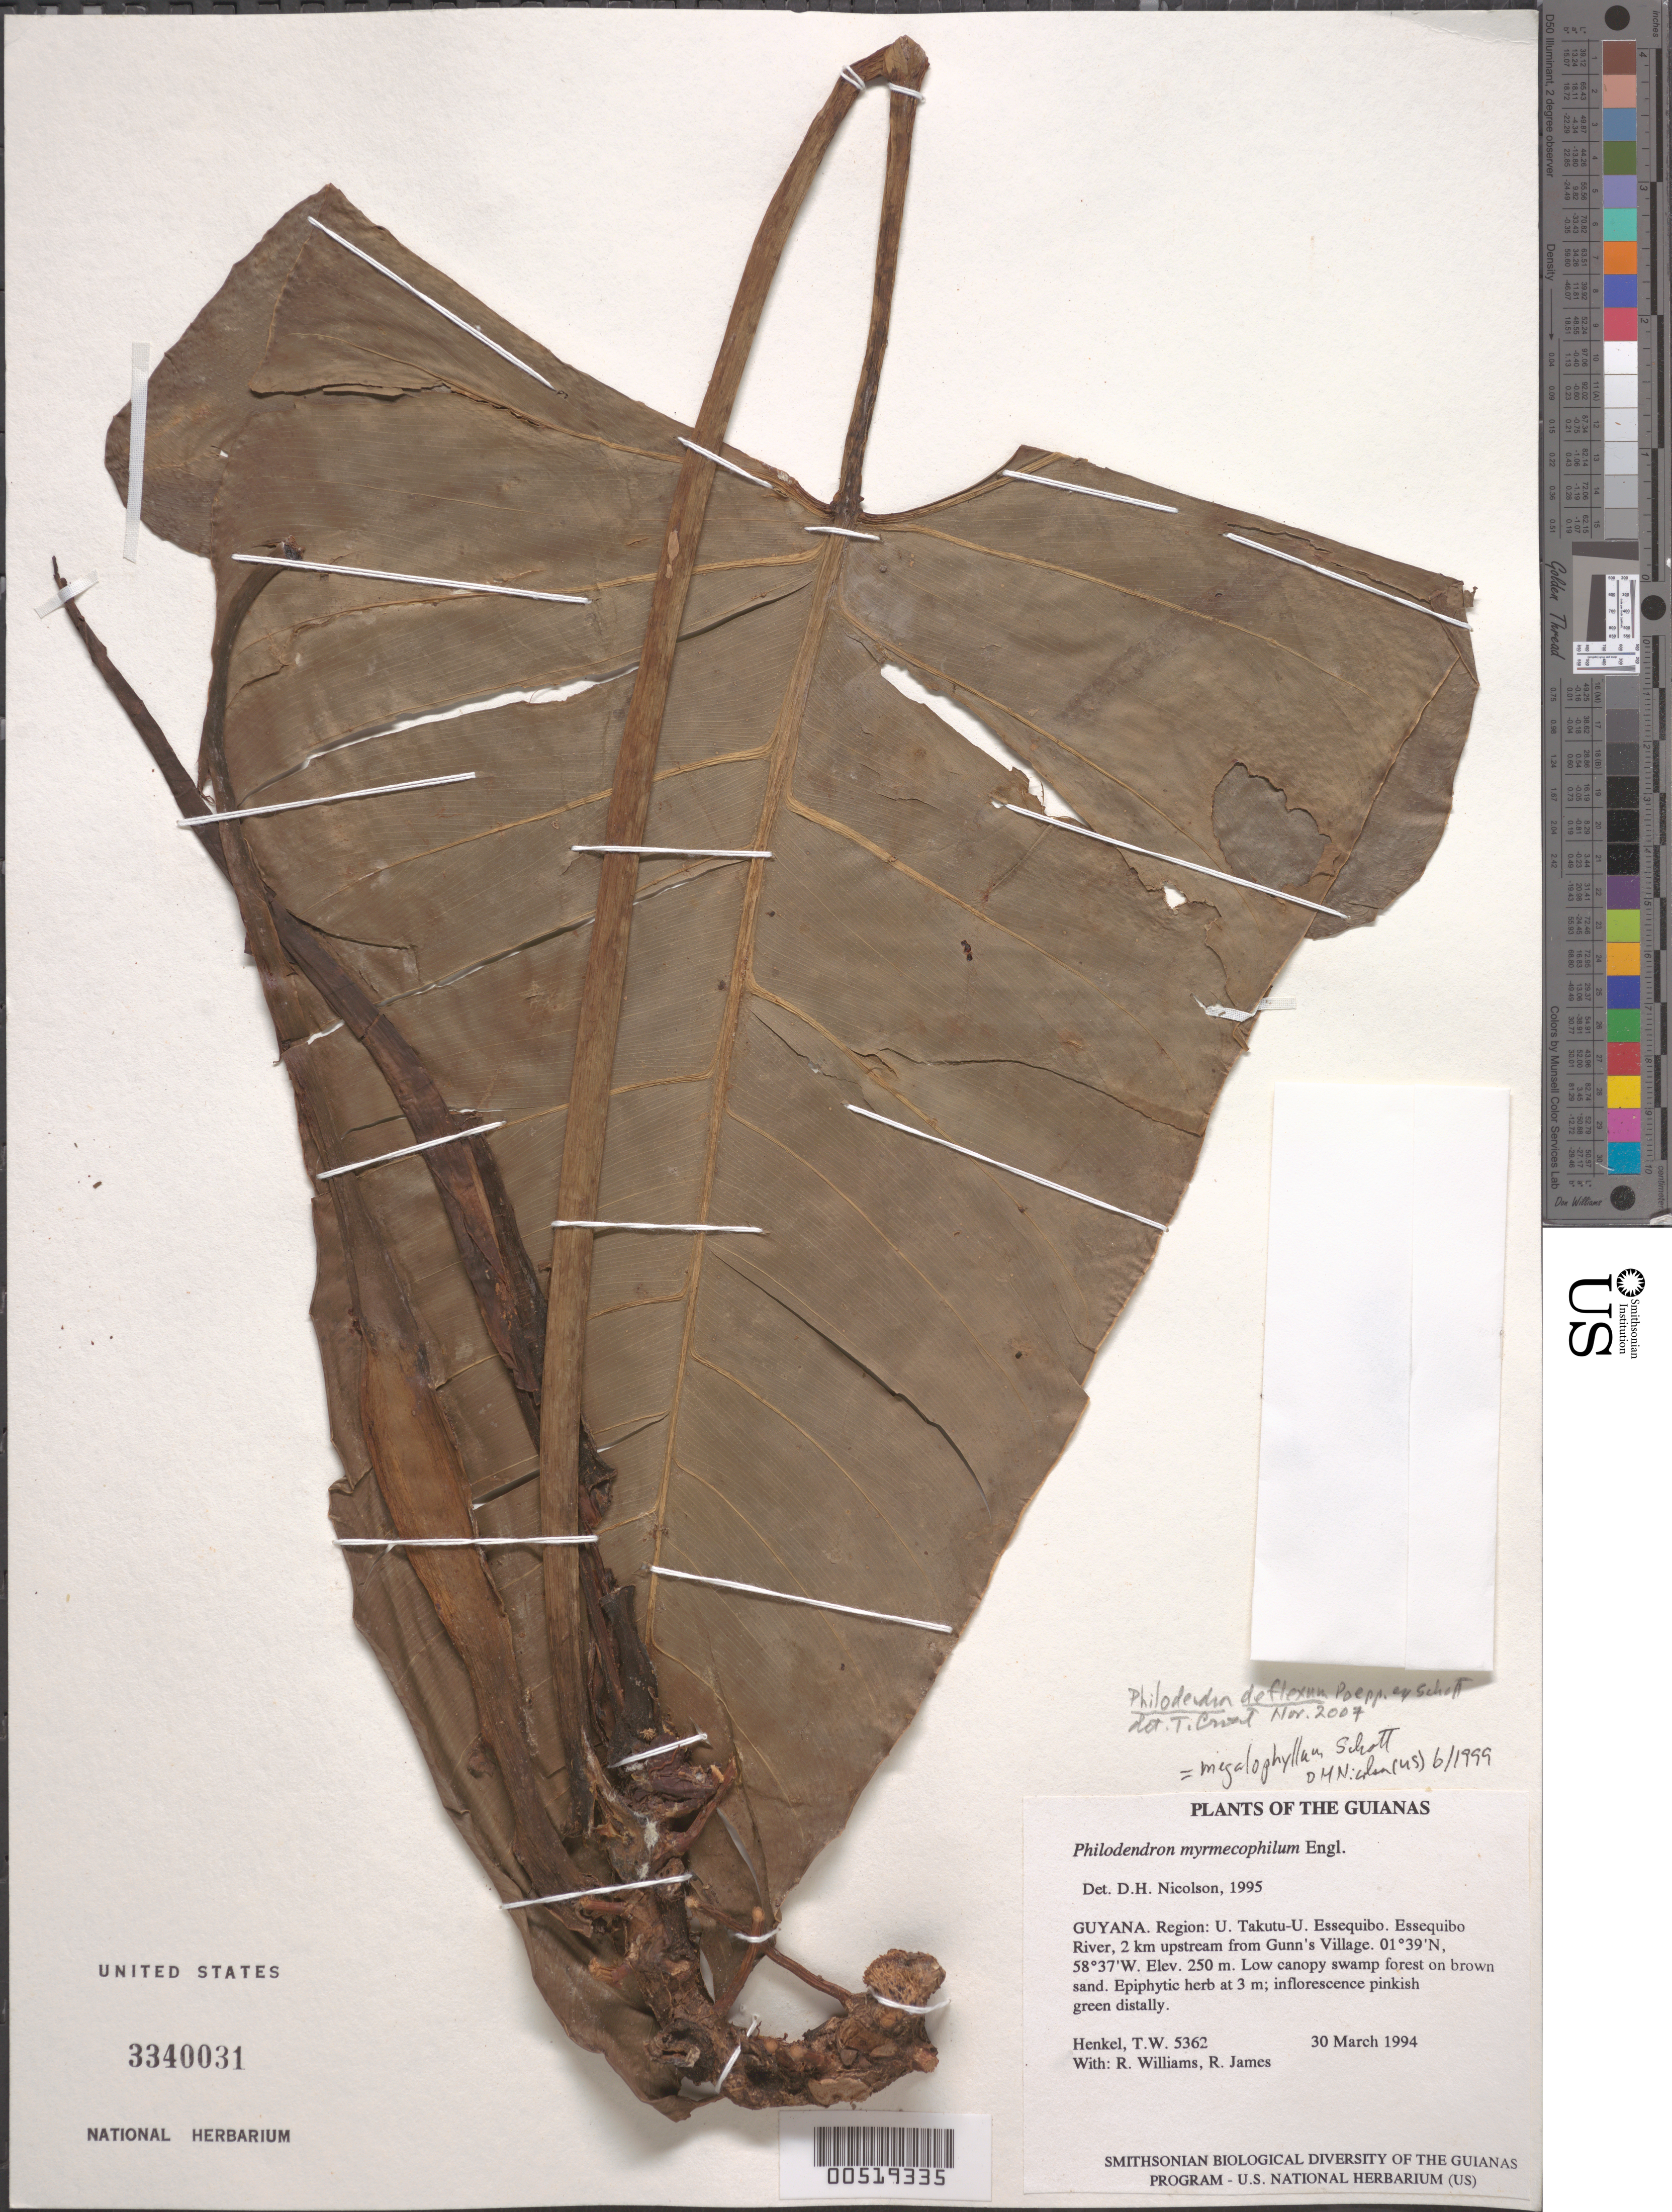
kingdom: Plantae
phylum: Tracheophyta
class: Liliopsida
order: Alismatales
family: Araceae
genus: Philodendron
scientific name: Philodendron deflexum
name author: Poepp. ex Schott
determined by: Croat, Thomas B., Missouri Botanical Garden (MO)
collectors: T. Henkel, R. Williams & R. James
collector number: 5362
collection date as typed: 30 March 1994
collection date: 1994-03-30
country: Guyana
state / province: U. Takutu-U. Essequibo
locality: Essequibo River, 2 km upstream from Gunn's Village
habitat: Low canopy swamp forest on brown sand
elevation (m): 250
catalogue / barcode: US 3340031